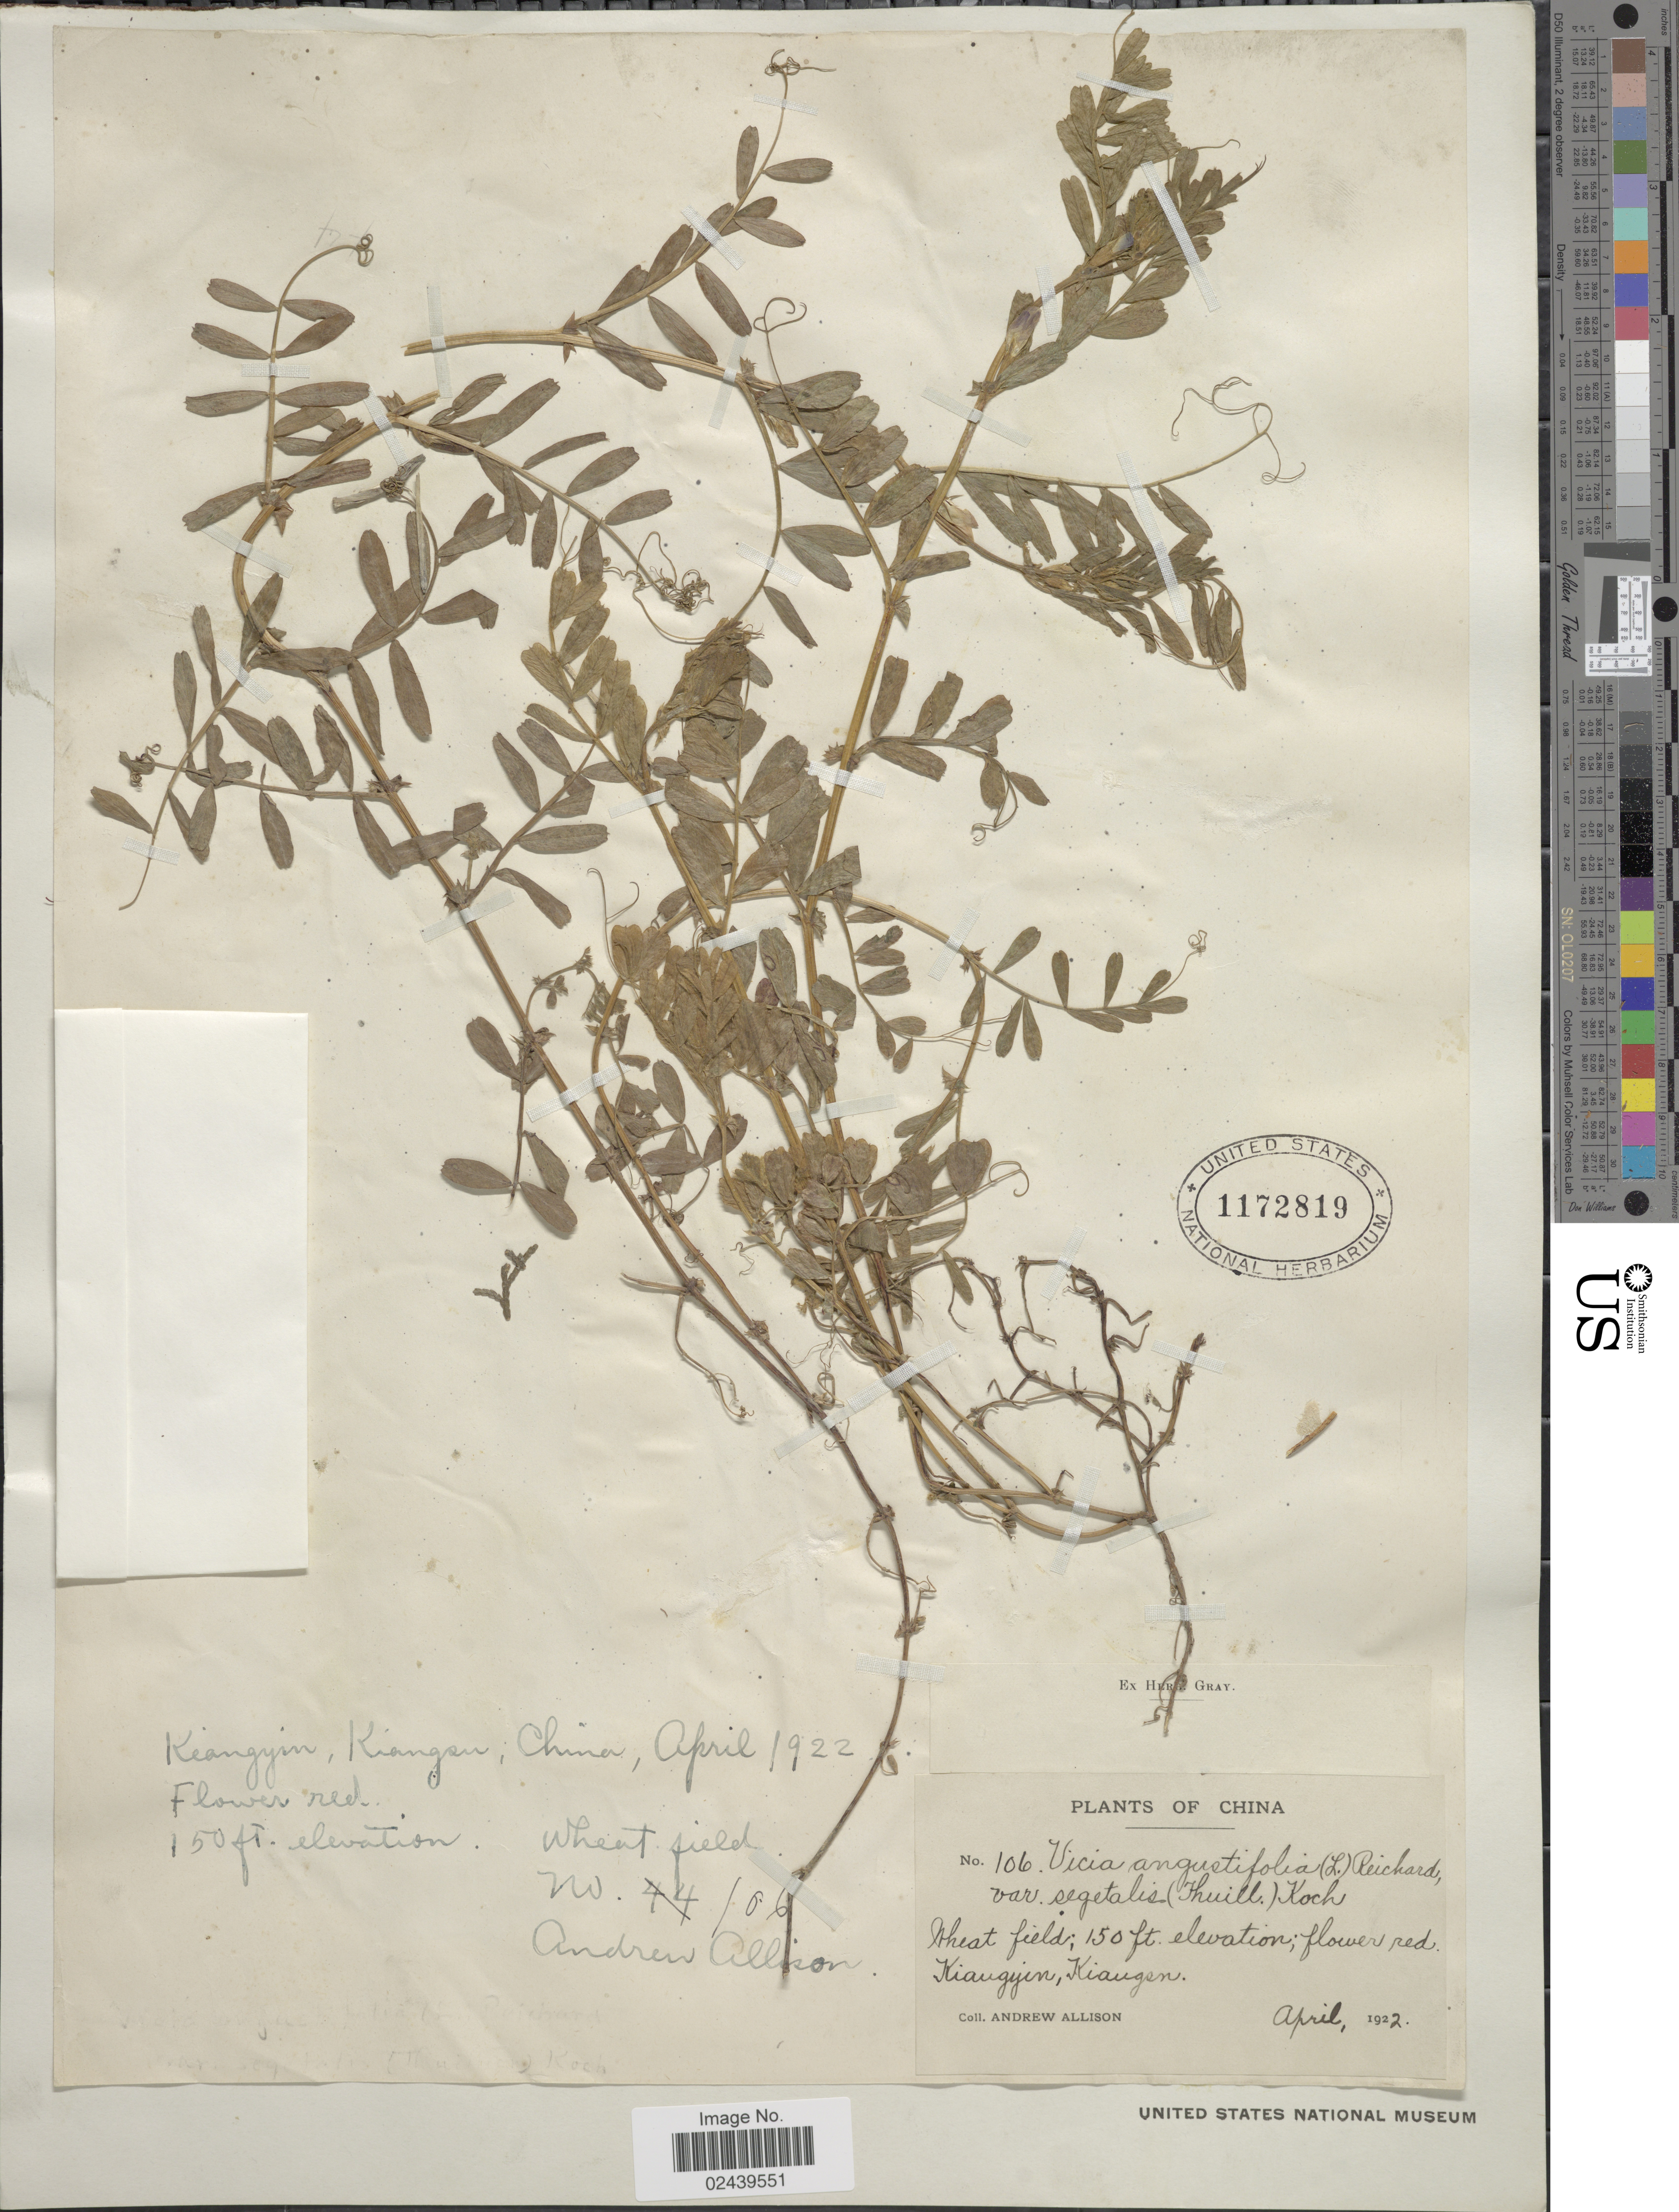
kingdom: Plantae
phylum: Tracheophyta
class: Magnoliopsida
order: Fabales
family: Fabaceae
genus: Vicia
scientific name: Vicia angustifolia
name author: L.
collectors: A. Allison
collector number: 106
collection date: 1922-04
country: China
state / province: Jiangsu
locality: Kiangyin, Kiangsu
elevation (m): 46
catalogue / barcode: US 1172819